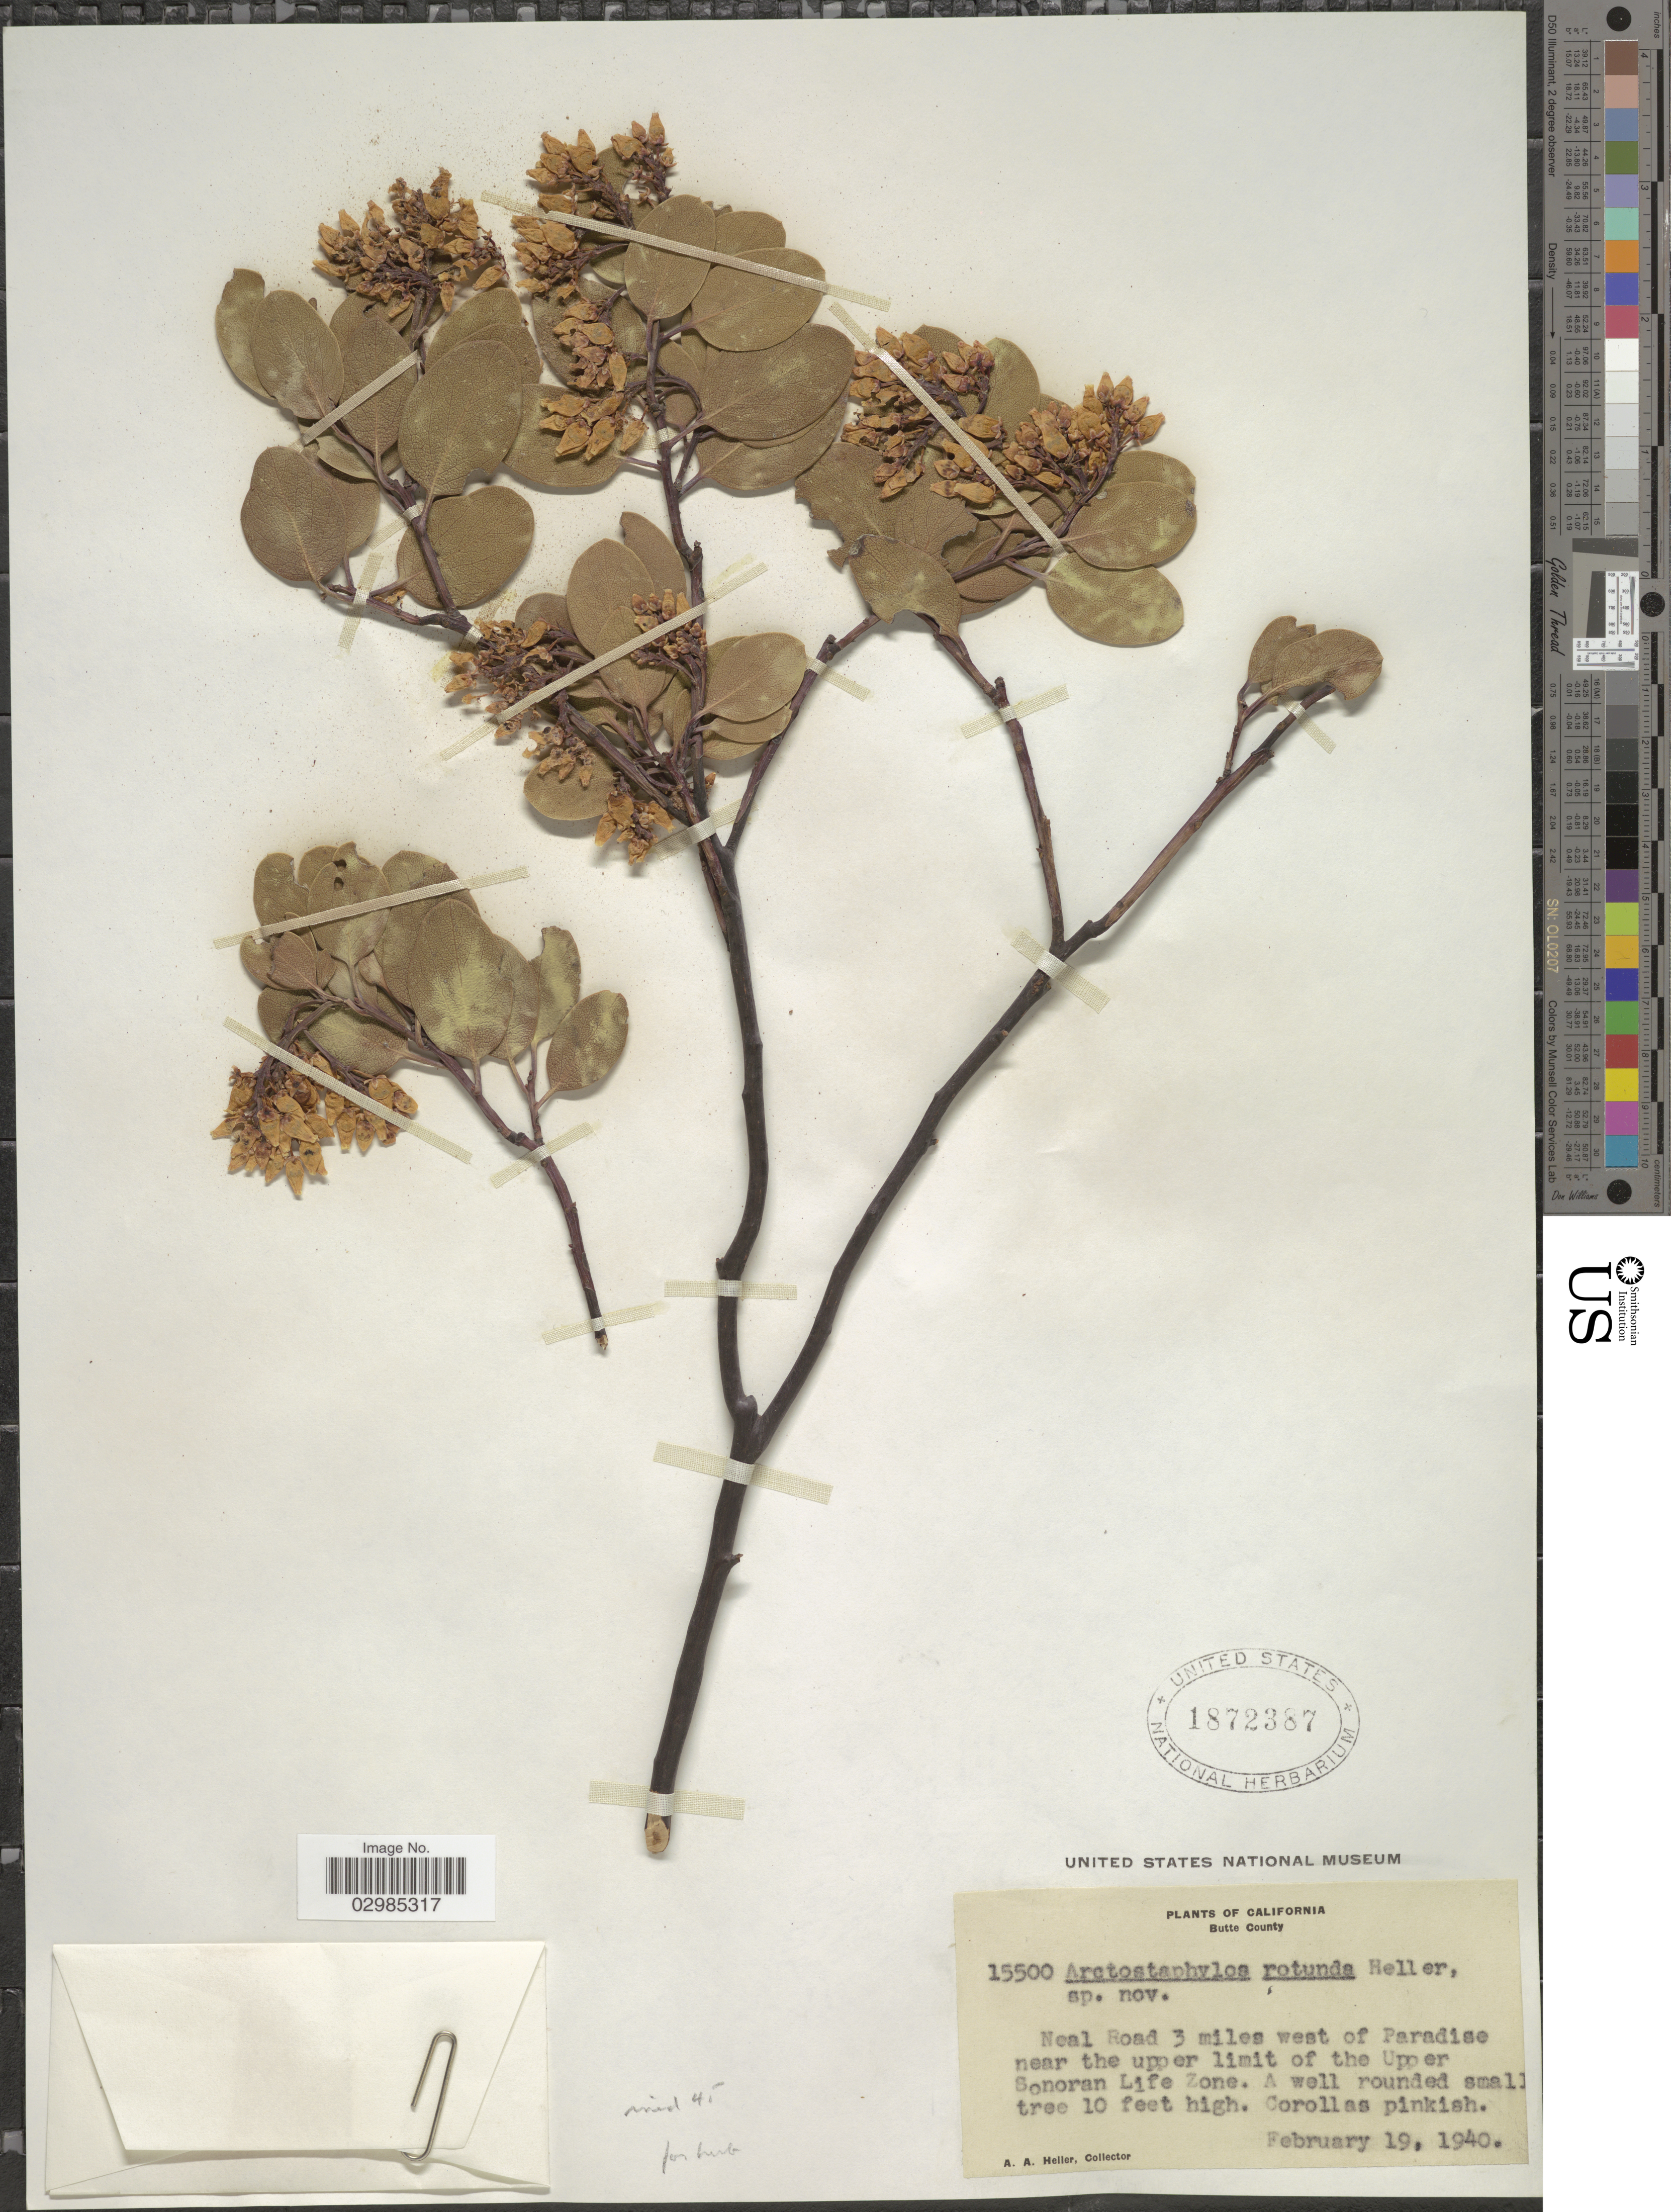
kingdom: Plantae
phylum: Tracheophyta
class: Magnoliopsida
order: Ericales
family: Ericaceae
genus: Arctostaphylos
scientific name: Arctostaphylos cratericola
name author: (Donn. Sm.) Donn. Sm.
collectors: A. A. Heller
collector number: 15500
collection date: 1940-02-19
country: United States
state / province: California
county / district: Butte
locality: Butte County. Neal Road 3 miles west of Paradise near the upper limit of the Upper Sonoran Life Zone.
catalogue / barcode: US 1872387